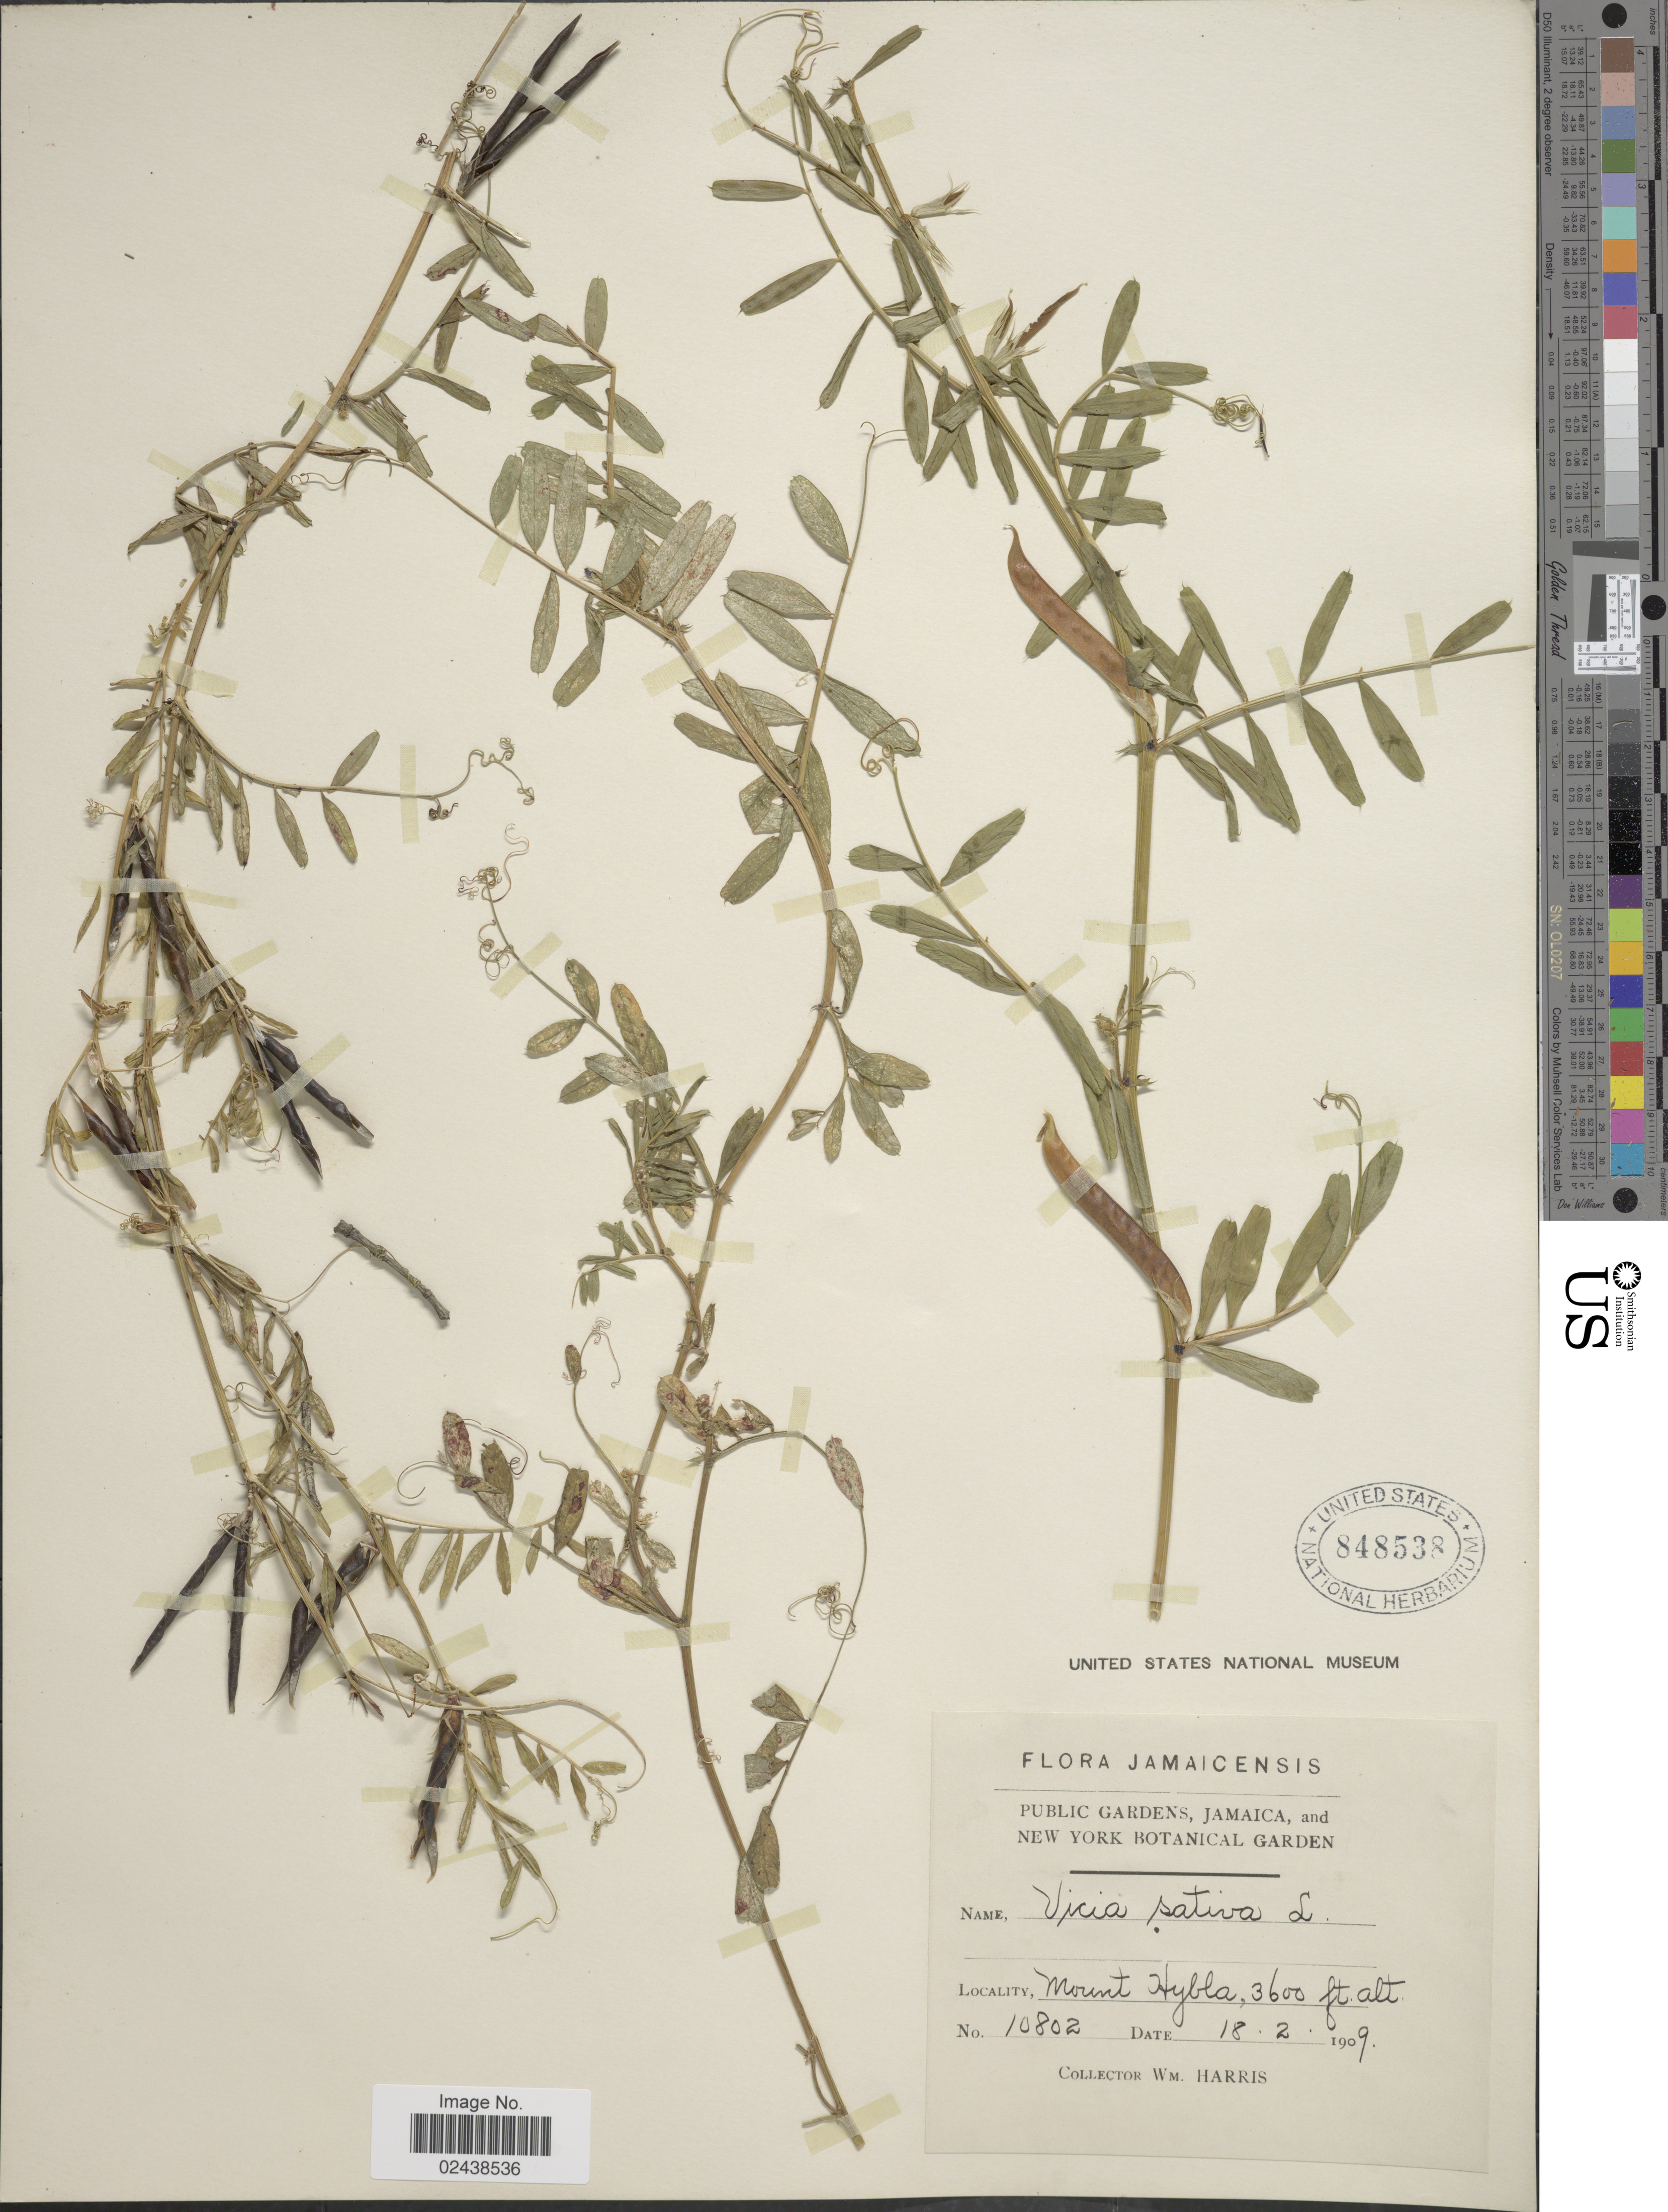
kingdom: Plantae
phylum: Tracheophyta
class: Magnoliopsida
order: Fabales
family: Fabaceae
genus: Vicia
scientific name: Vicia sativa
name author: L.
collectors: W. H. Harris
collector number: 10802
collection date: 1909-02-18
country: Jamaica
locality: Mount Hybla.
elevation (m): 1097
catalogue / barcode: US 848538